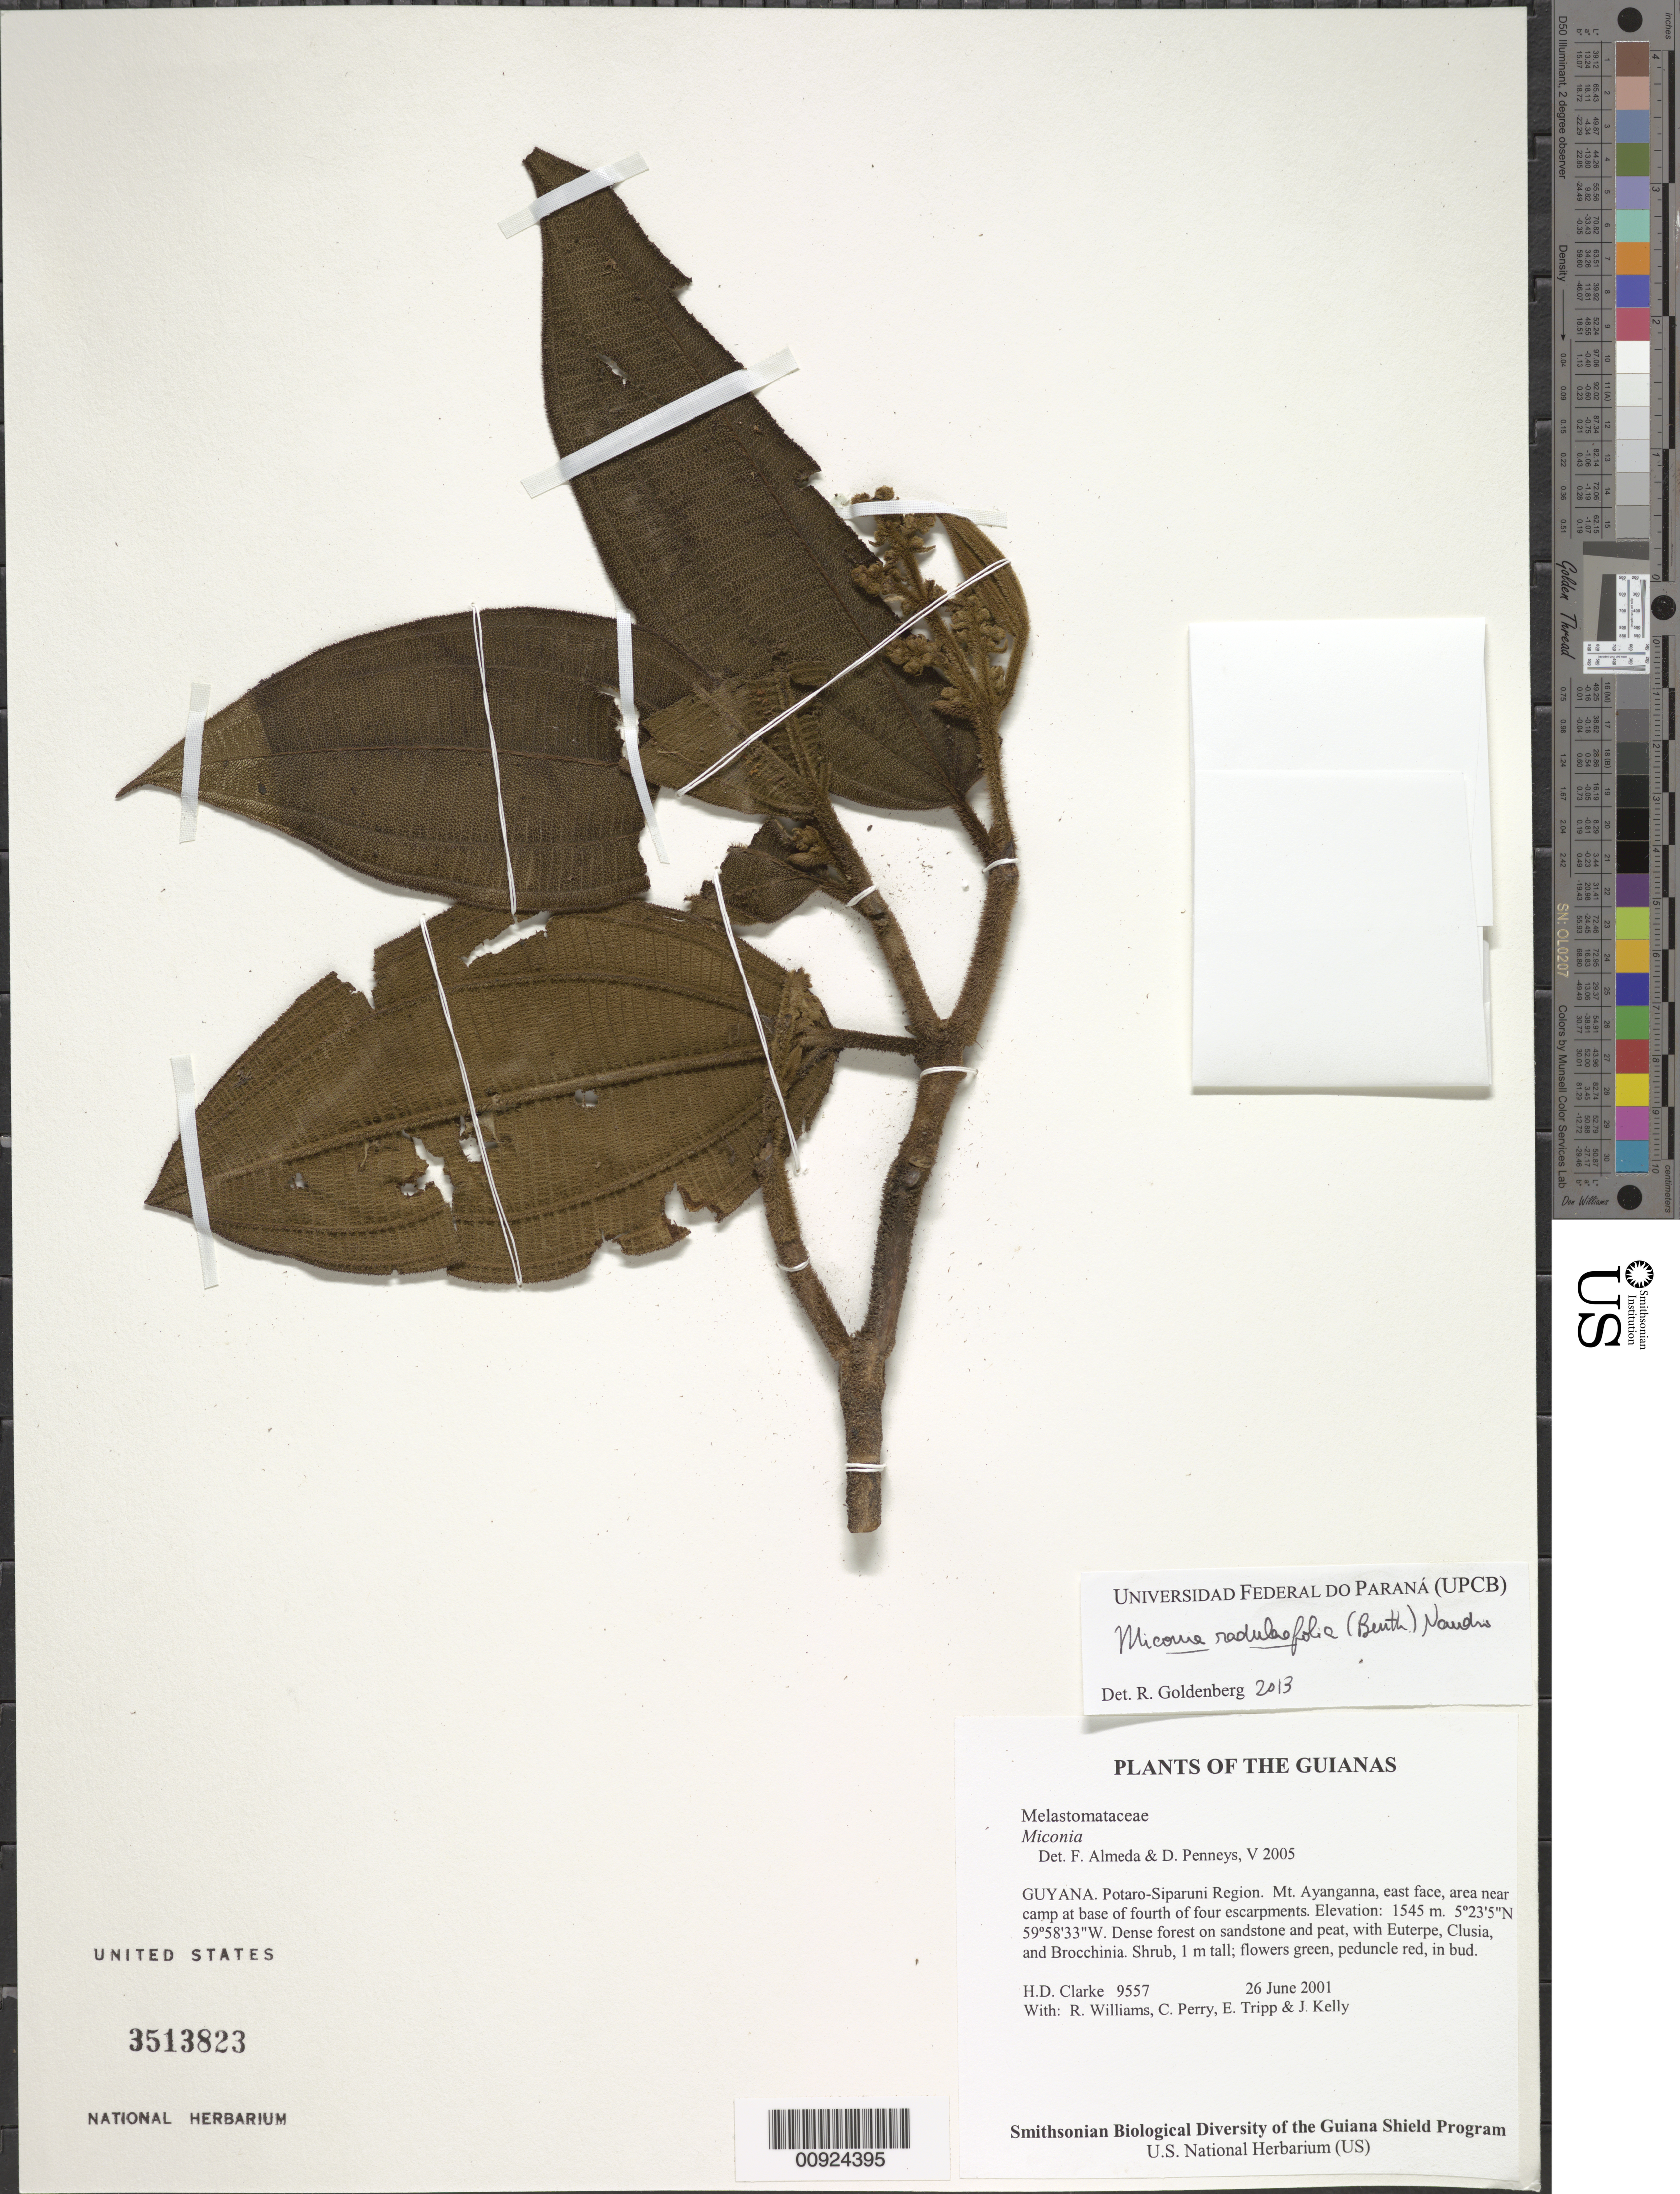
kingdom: Plantae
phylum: Tracheophyta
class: Magnoliopsida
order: Myrtales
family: Melastomataceae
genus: Miconia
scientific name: Miconia radulifolia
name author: (Benth.) Naudin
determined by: Goldenberg, R.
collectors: H. D. Clarke, R. Williams, C. Perry, E. Tripp & J. Kelly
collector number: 9557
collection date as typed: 26 June 2001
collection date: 2001-06-26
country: Guyana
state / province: Potaro-Siparuni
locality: Mt. Ayanganna, east face, area near camp at base of fourth of four escarpments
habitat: Dense forest on sandstone and peat, with Euterpe, Clusia, and Brocchinia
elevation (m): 1545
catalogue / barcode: US 3513823